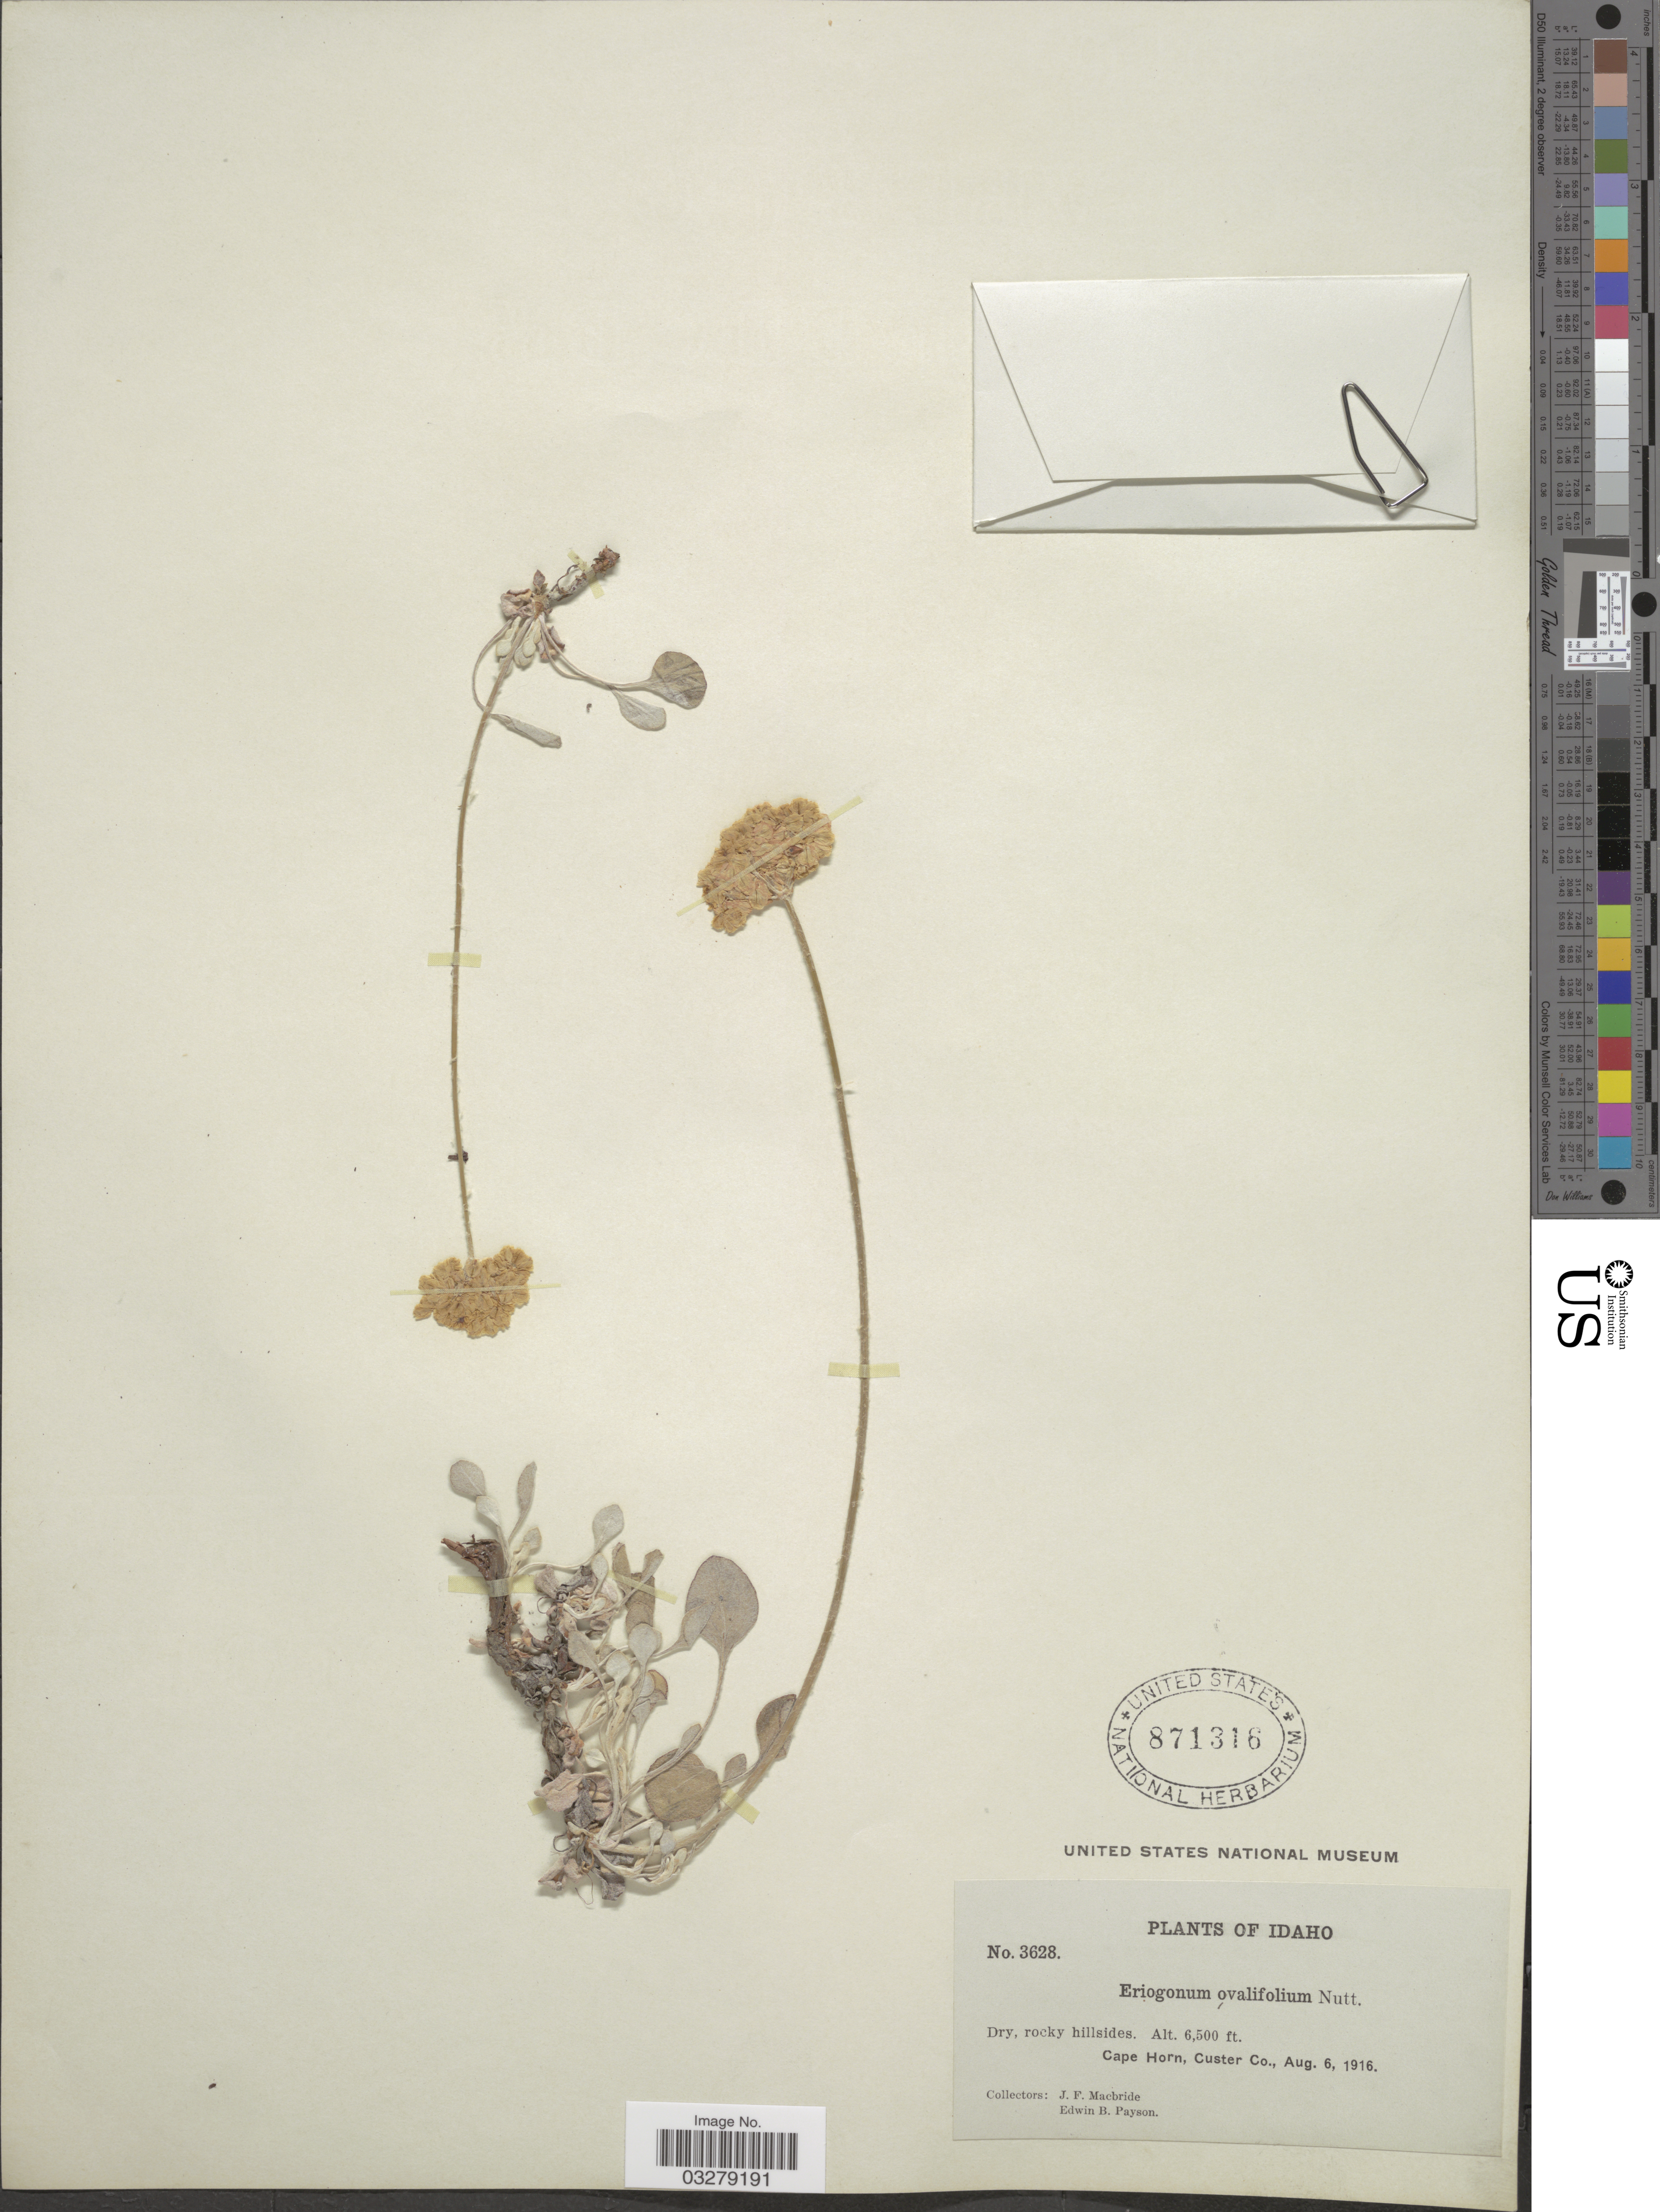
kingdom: Plantae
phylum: Tracheophyta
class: Magnoliopsida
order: Caryophyllales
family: Polygonaceae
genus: Eriogonum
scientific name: Eriogonum ovalifolium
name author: Nutt.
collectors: J. F. Macbride & E. B. Payson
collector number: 3628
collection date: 1916-08-06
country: United States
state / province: Idaho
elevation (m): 1981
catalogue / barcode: US 871316